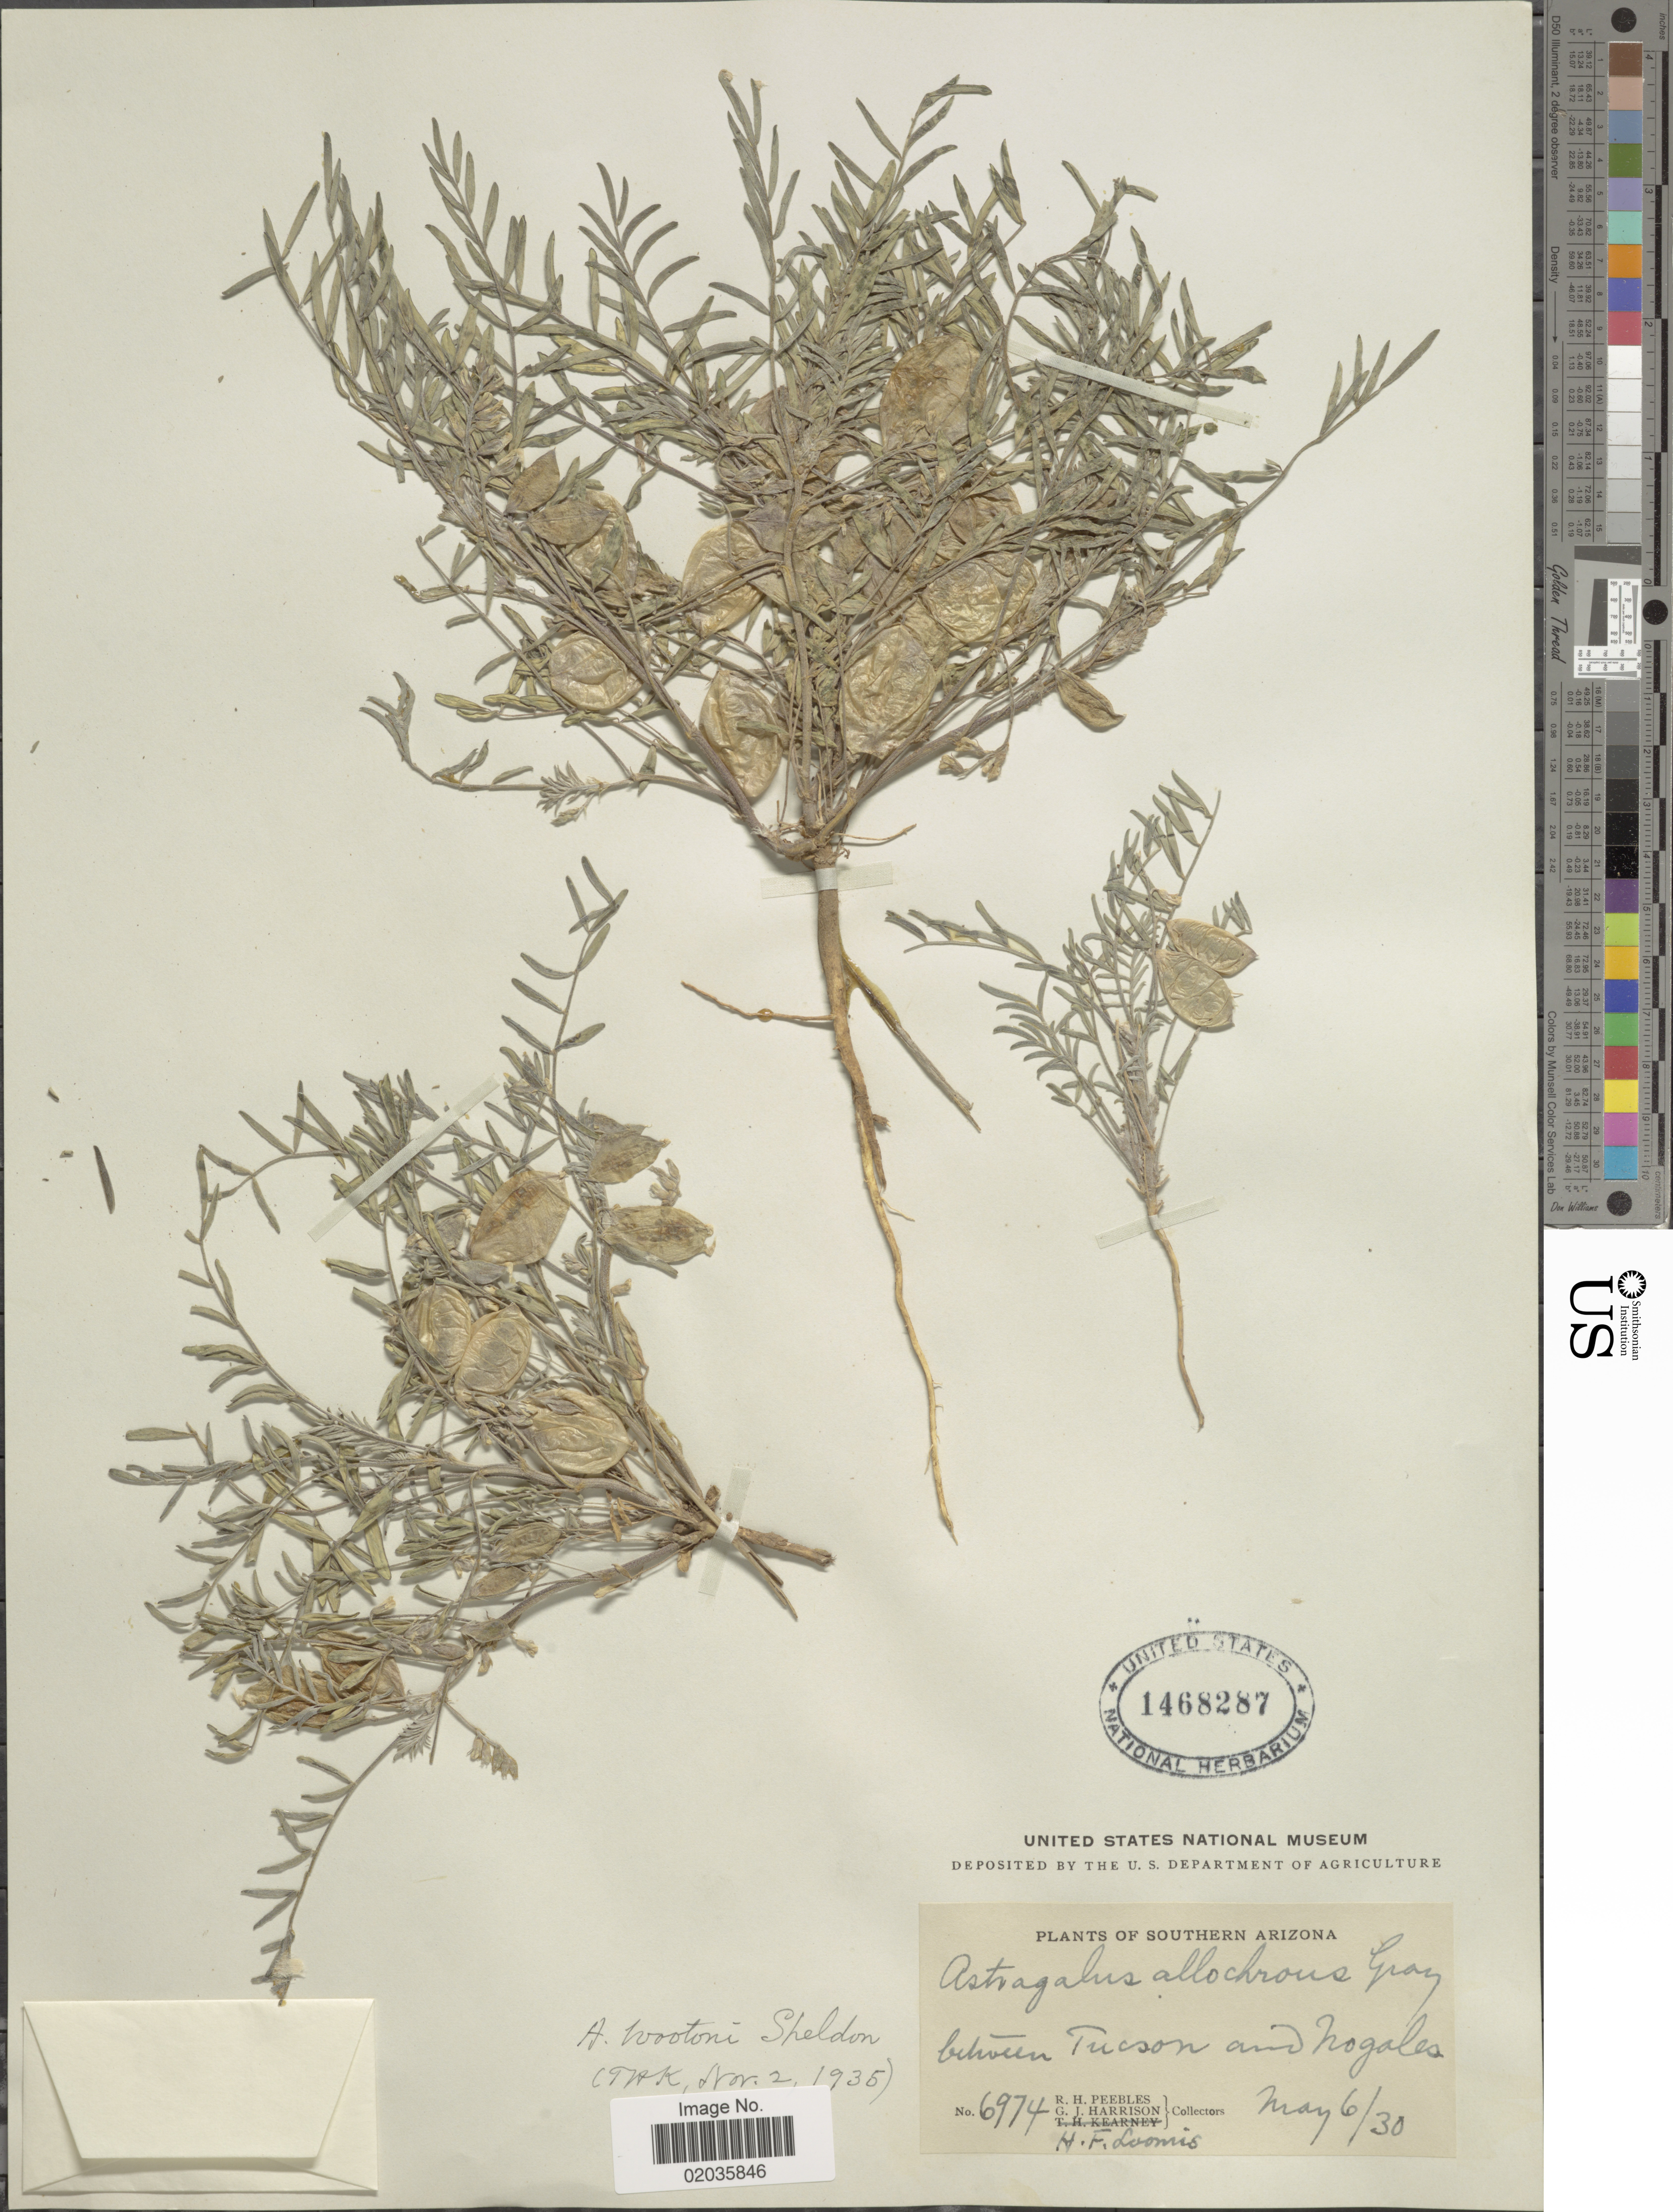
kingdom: Plantae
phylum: Tracheophyta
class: Magnoliopsida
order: Fabales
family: Fabaceae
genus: Astragalus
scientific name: Astragalus wootonii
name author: E. Sheld.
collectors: ex herb. E.C. Jaeger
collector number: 924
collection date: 1921-03-19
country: United States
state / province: California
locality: Martinez Canon, Colorado Desert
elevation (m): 61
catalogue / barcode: US 1243290